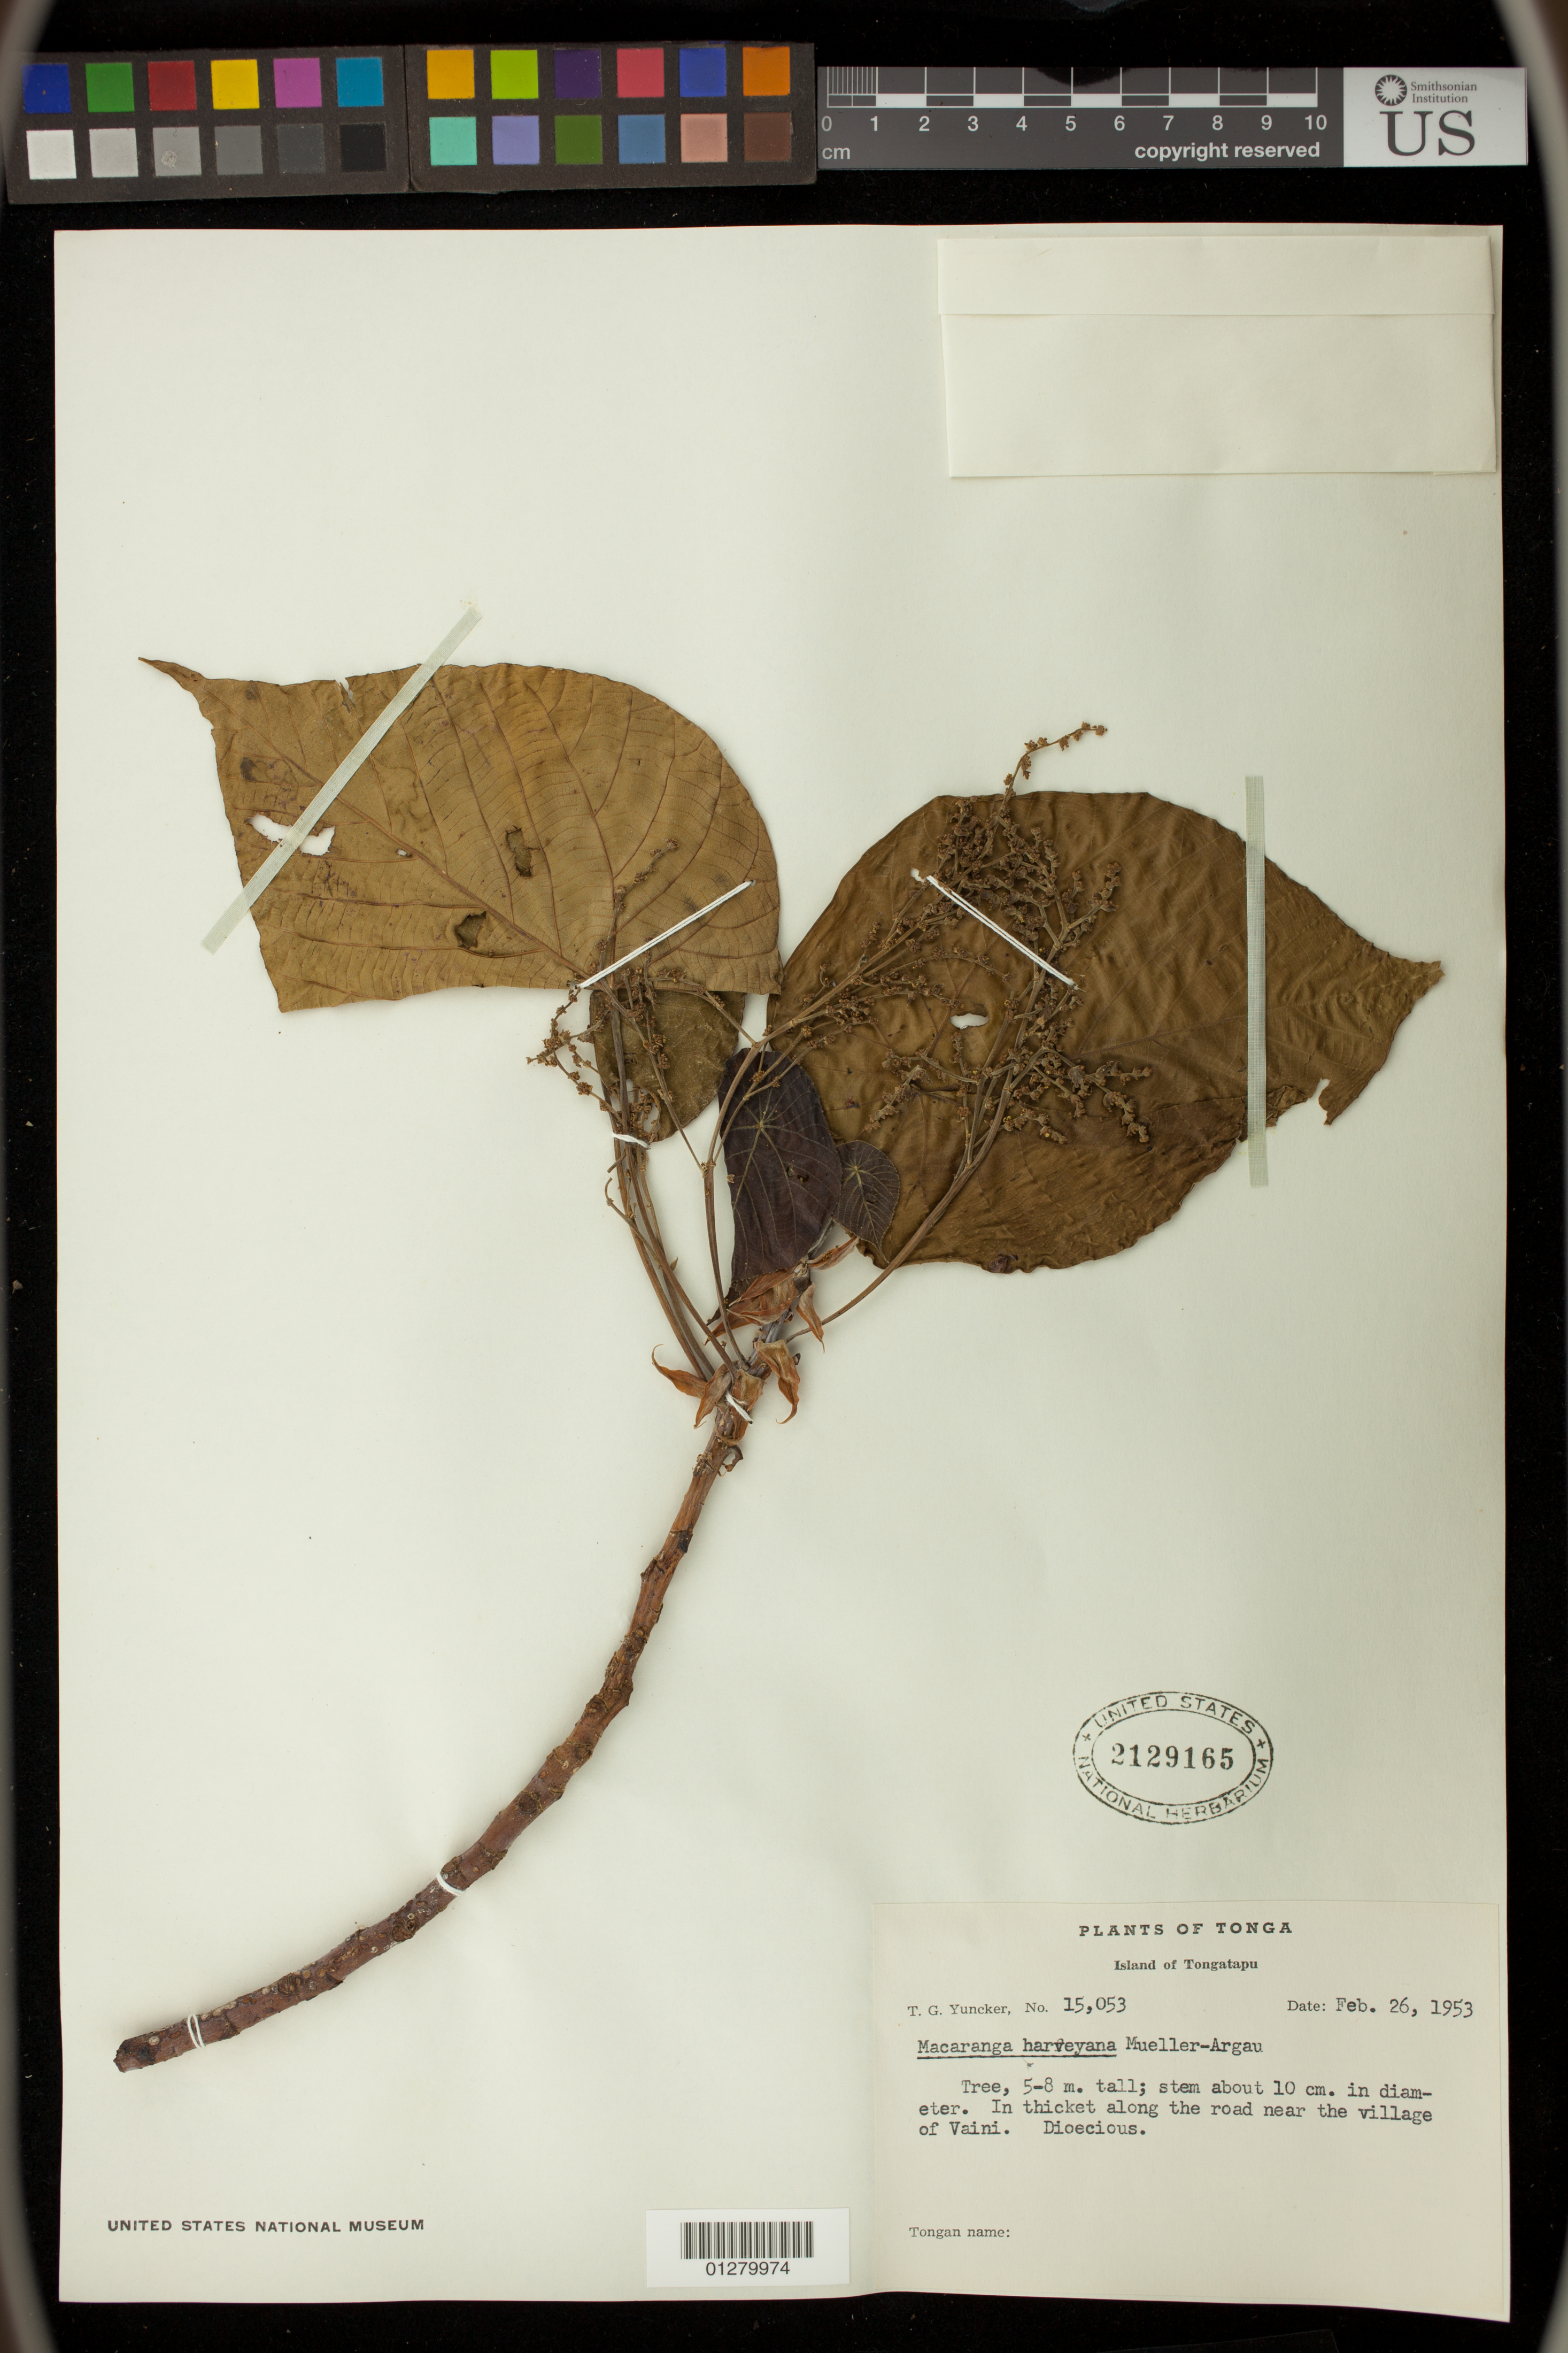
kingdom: Plantae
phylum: Tracheophyta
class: Magnoliopsida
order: Malpighiales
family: Euphorbiaceae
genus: Macaranga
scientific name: Macaranga harveyana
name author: Müll. Arg.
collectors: T. G. Yuncker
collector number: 15053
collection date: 1953-02-26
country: Tonga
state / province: Tongatapu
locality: In thicket along the road near the village of Vaini.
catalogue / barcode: US 2129165